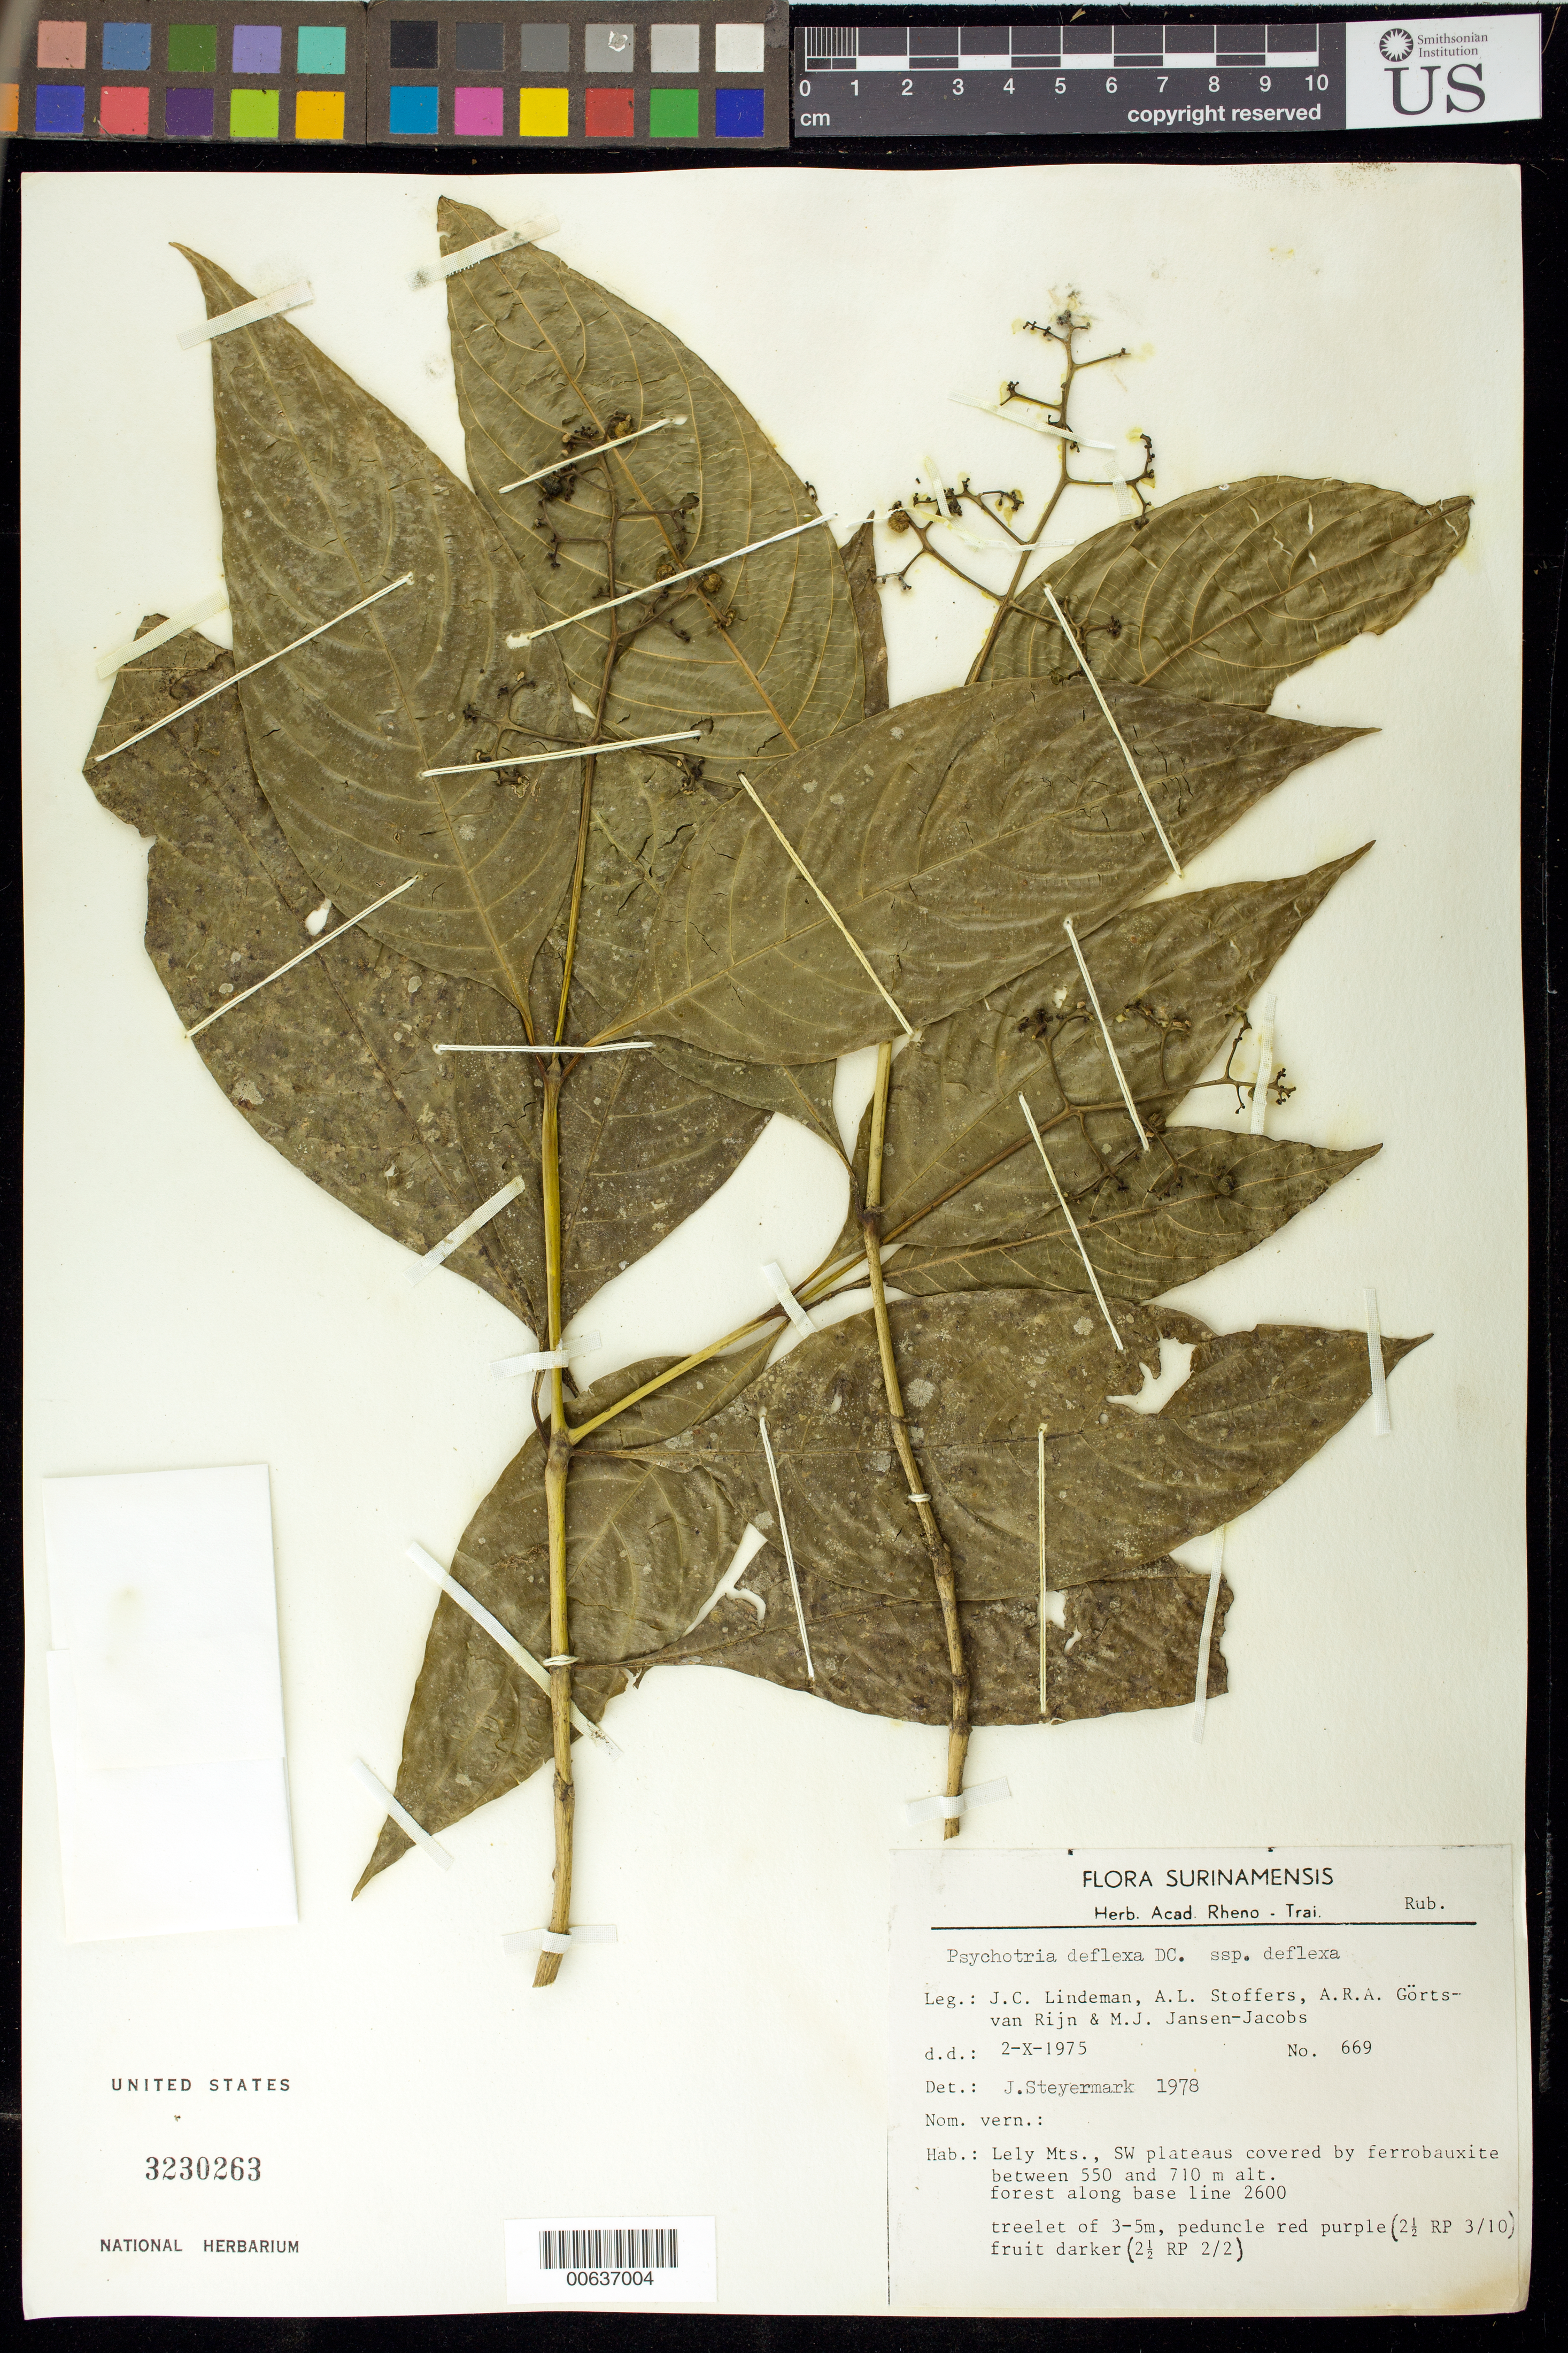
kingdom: Plantae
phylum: Tracheophyta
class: Magnoliopsida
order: Gentianales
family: Rubiaceae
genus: Palicourea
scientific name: Palicourea deflexa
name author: (DC.) Borhidi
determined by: Kirkbride, J. H., Jr.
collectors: J. C. Lindeman, A. Stoffers, A. .R. A. Görts-van Rijn & M. J. Jansen-Jacobs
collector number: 75 669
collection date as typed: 2-Oct-75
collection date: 1975-10-02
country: Suriname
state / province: Marowijne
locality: Lely Mts., SW plateaus, base line 2600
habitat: Forest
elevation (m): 550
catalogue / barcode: US 3230263